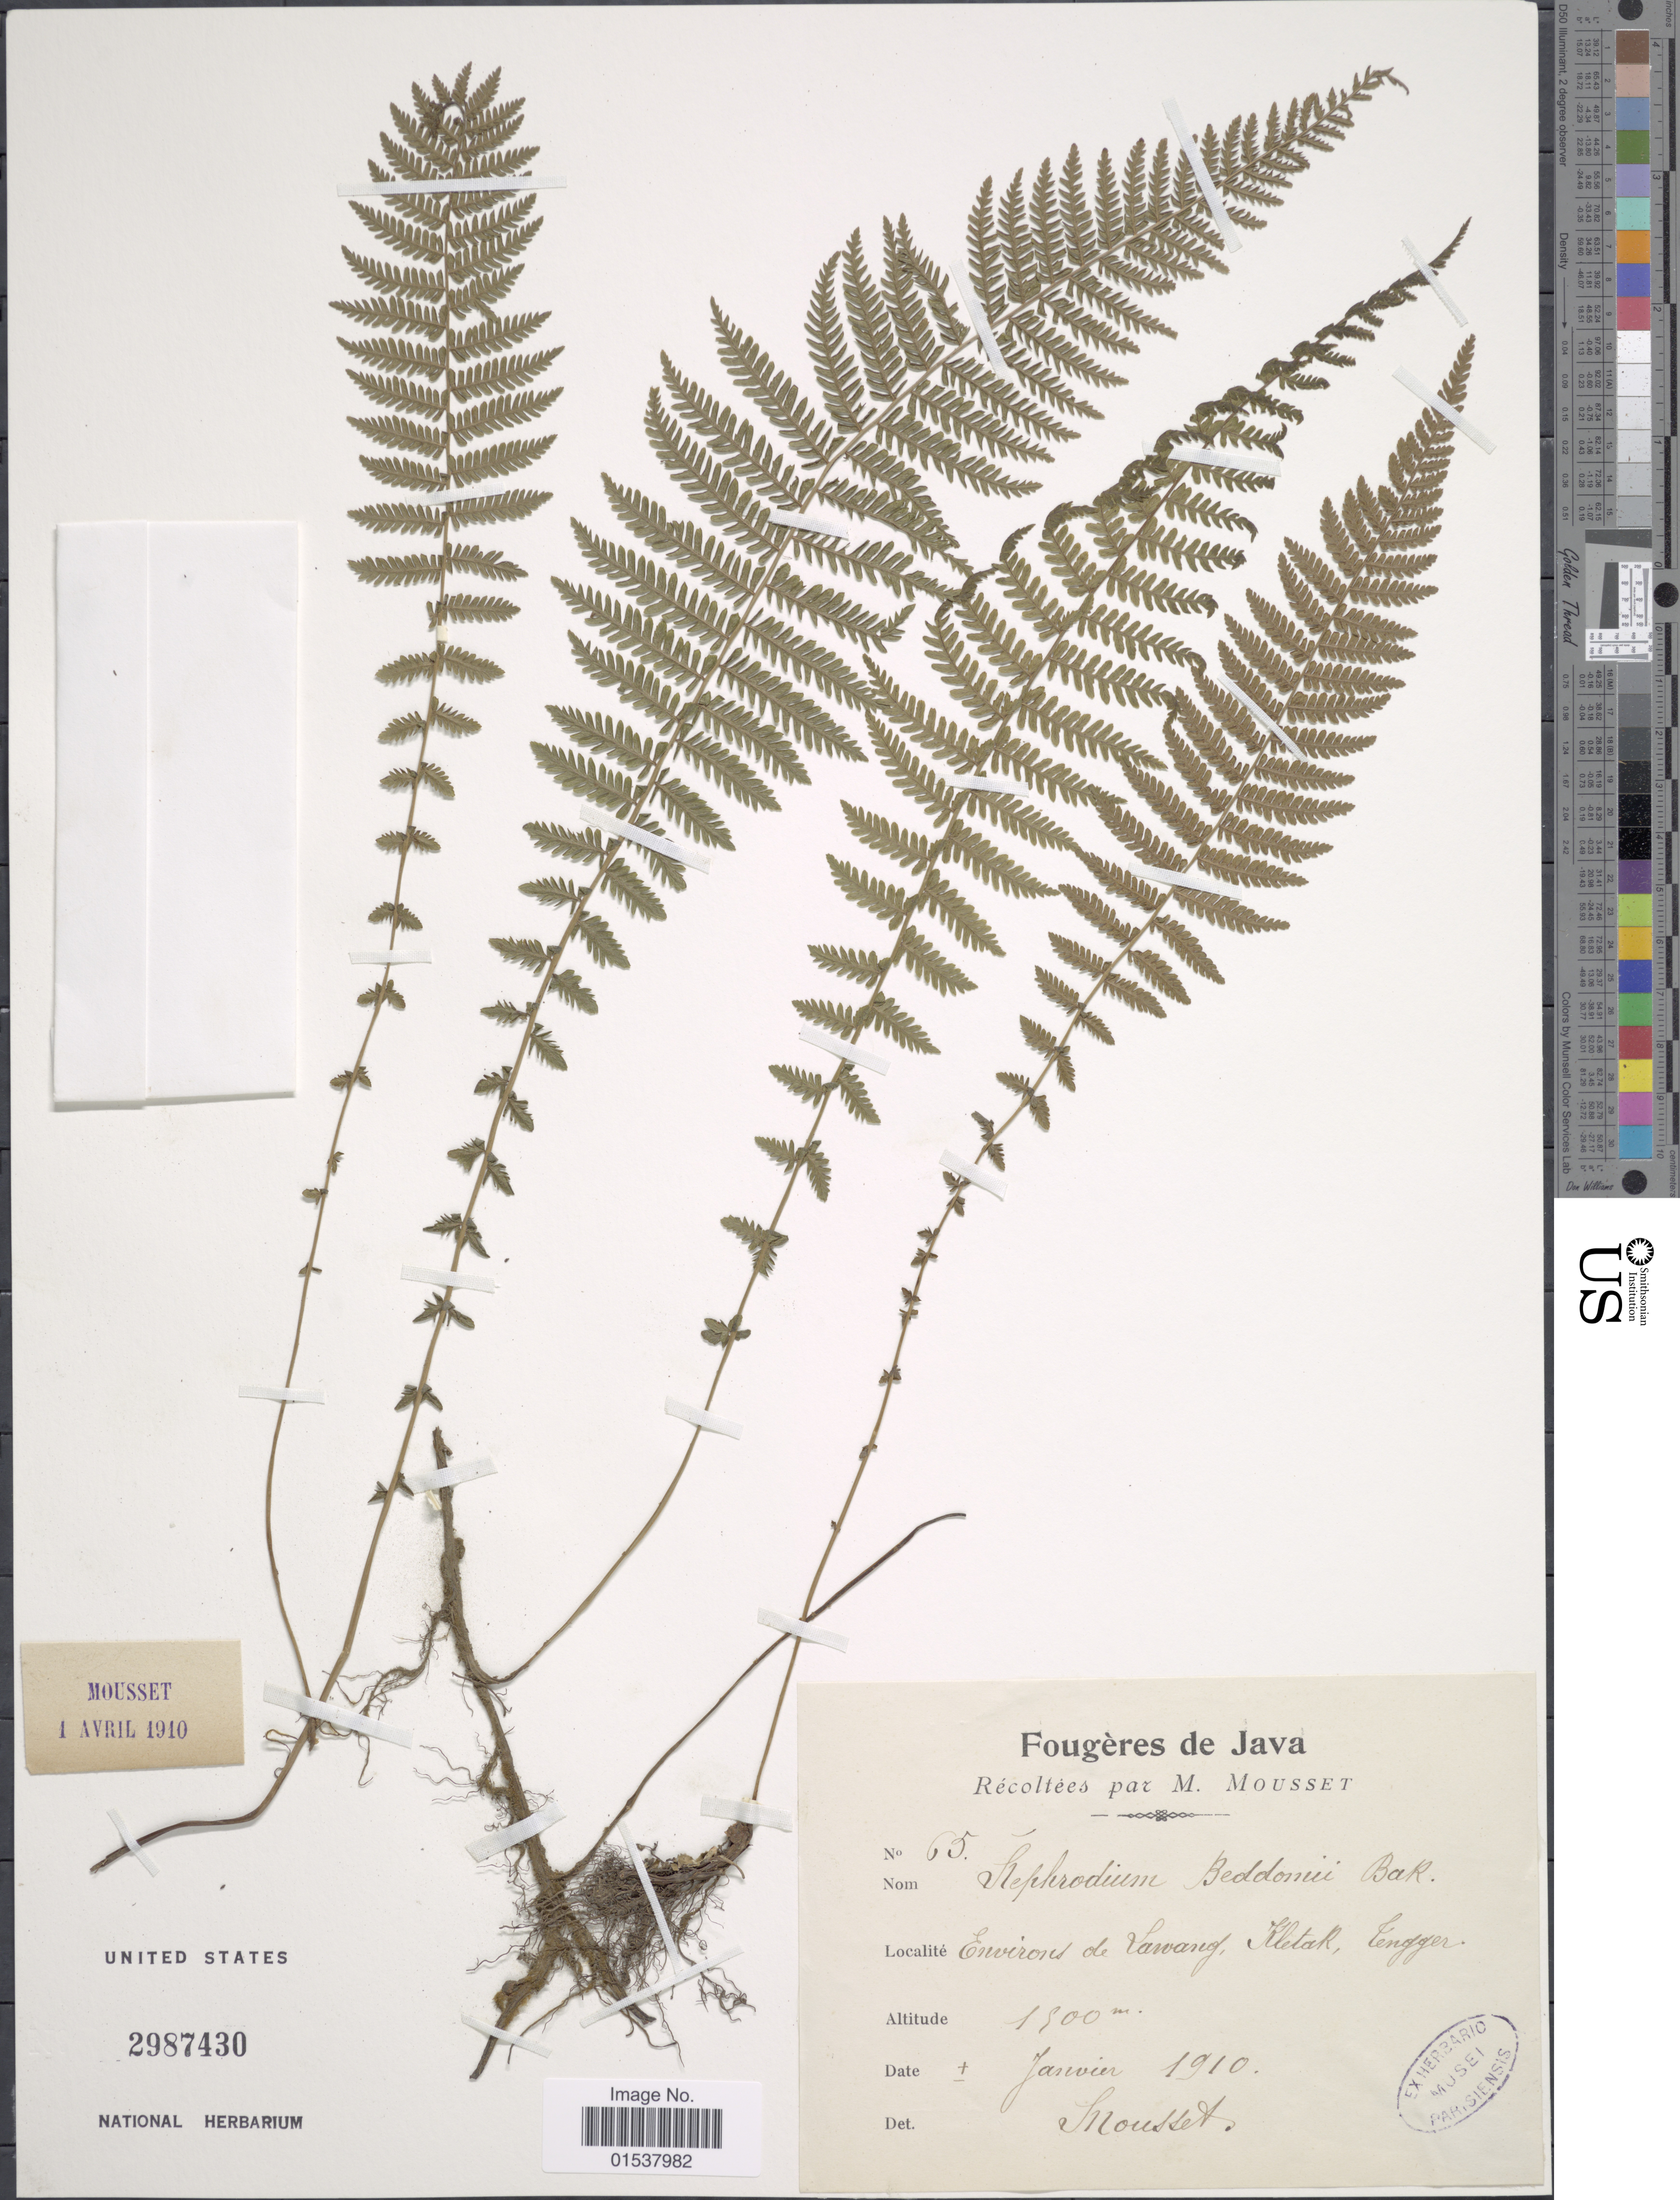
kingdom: Plantae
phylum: Tracheophyta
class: Polypodiopsida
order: Polypodiales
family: Thelypteridaceae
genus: Parathelypteris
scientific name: Parathelypteris beddomei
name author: (Baker) Ching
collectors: M. Mousset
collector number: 65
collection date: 1910-01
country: Indonesia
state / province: Java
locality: Evirons de Lawang, Kletak, Pengger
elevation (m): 1500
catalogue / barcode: US 2987430